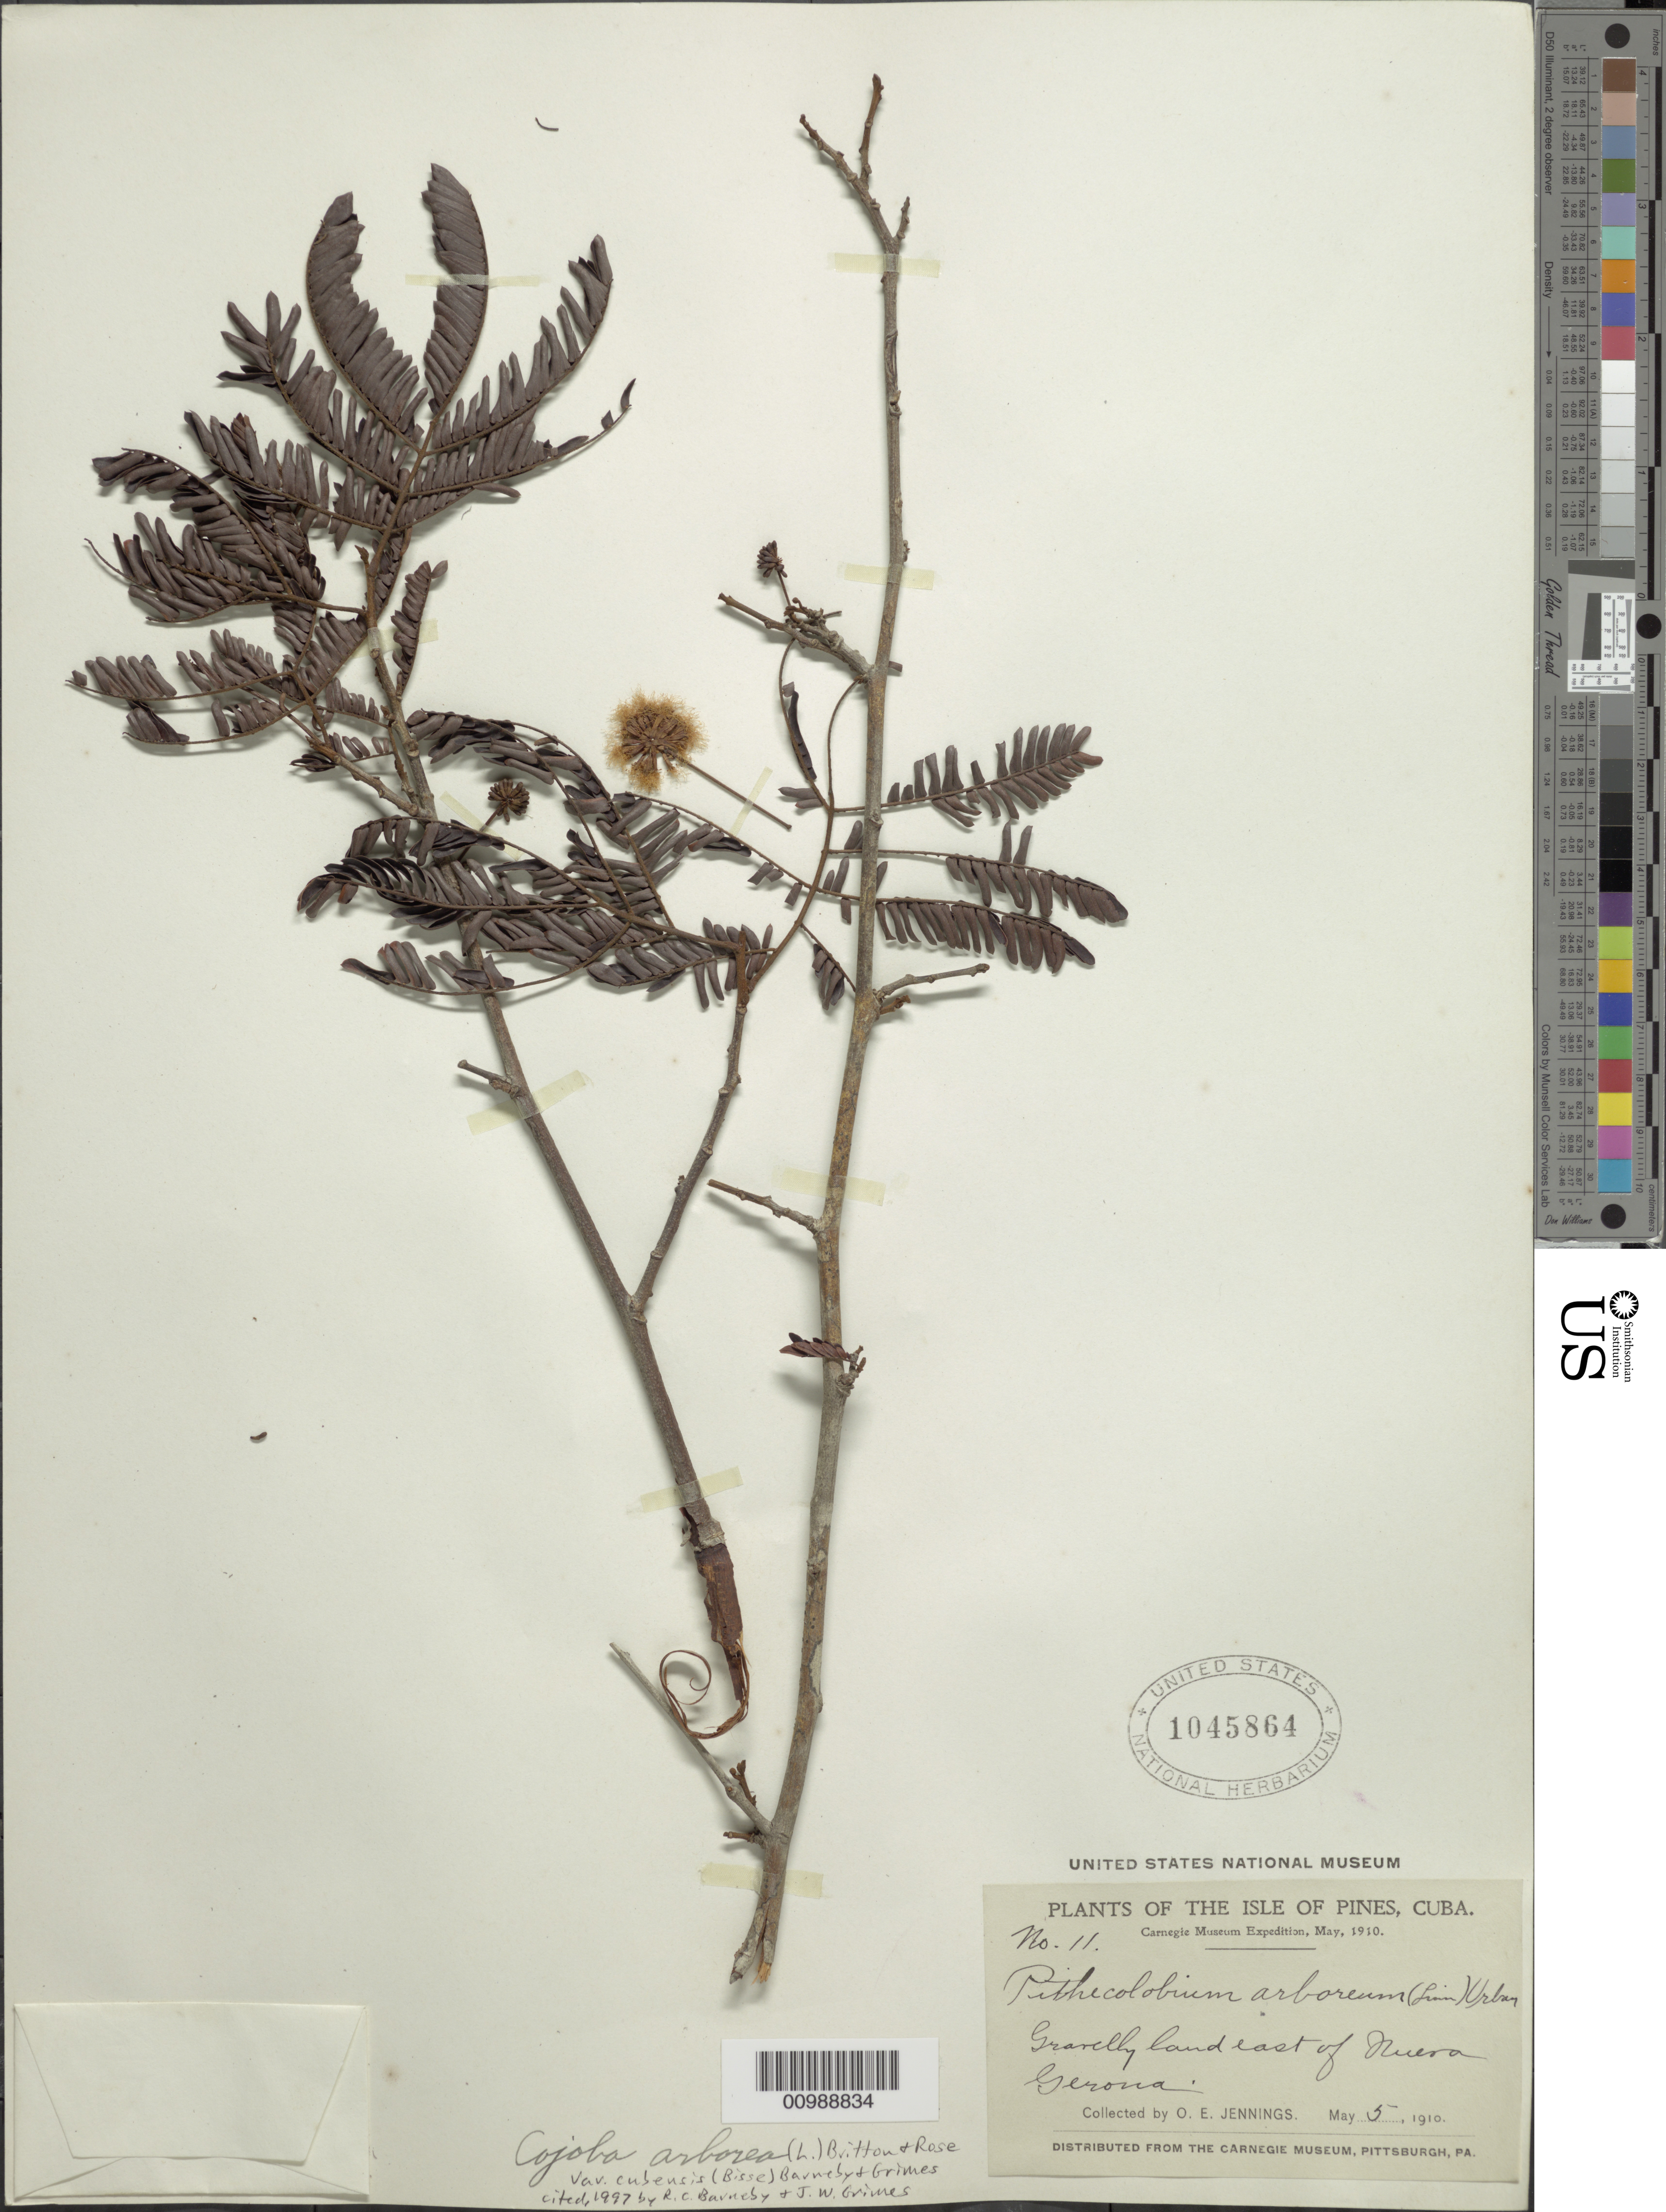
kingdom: Plantae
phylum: Tracheophyta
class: Magnoliopsida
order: Fabales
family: Fabaceae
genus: Cojoba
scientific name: Cojoba arborea var. cubensis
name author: (Bisse) Barneby & J.W. Grimes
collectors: O. E. Jennings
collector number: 11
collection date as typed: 05 May 1910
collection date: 1910-05-05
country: Cuba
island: Isla de la Juventud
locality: Gravelly land E of Nueva Gerona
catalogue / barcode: US 1045864